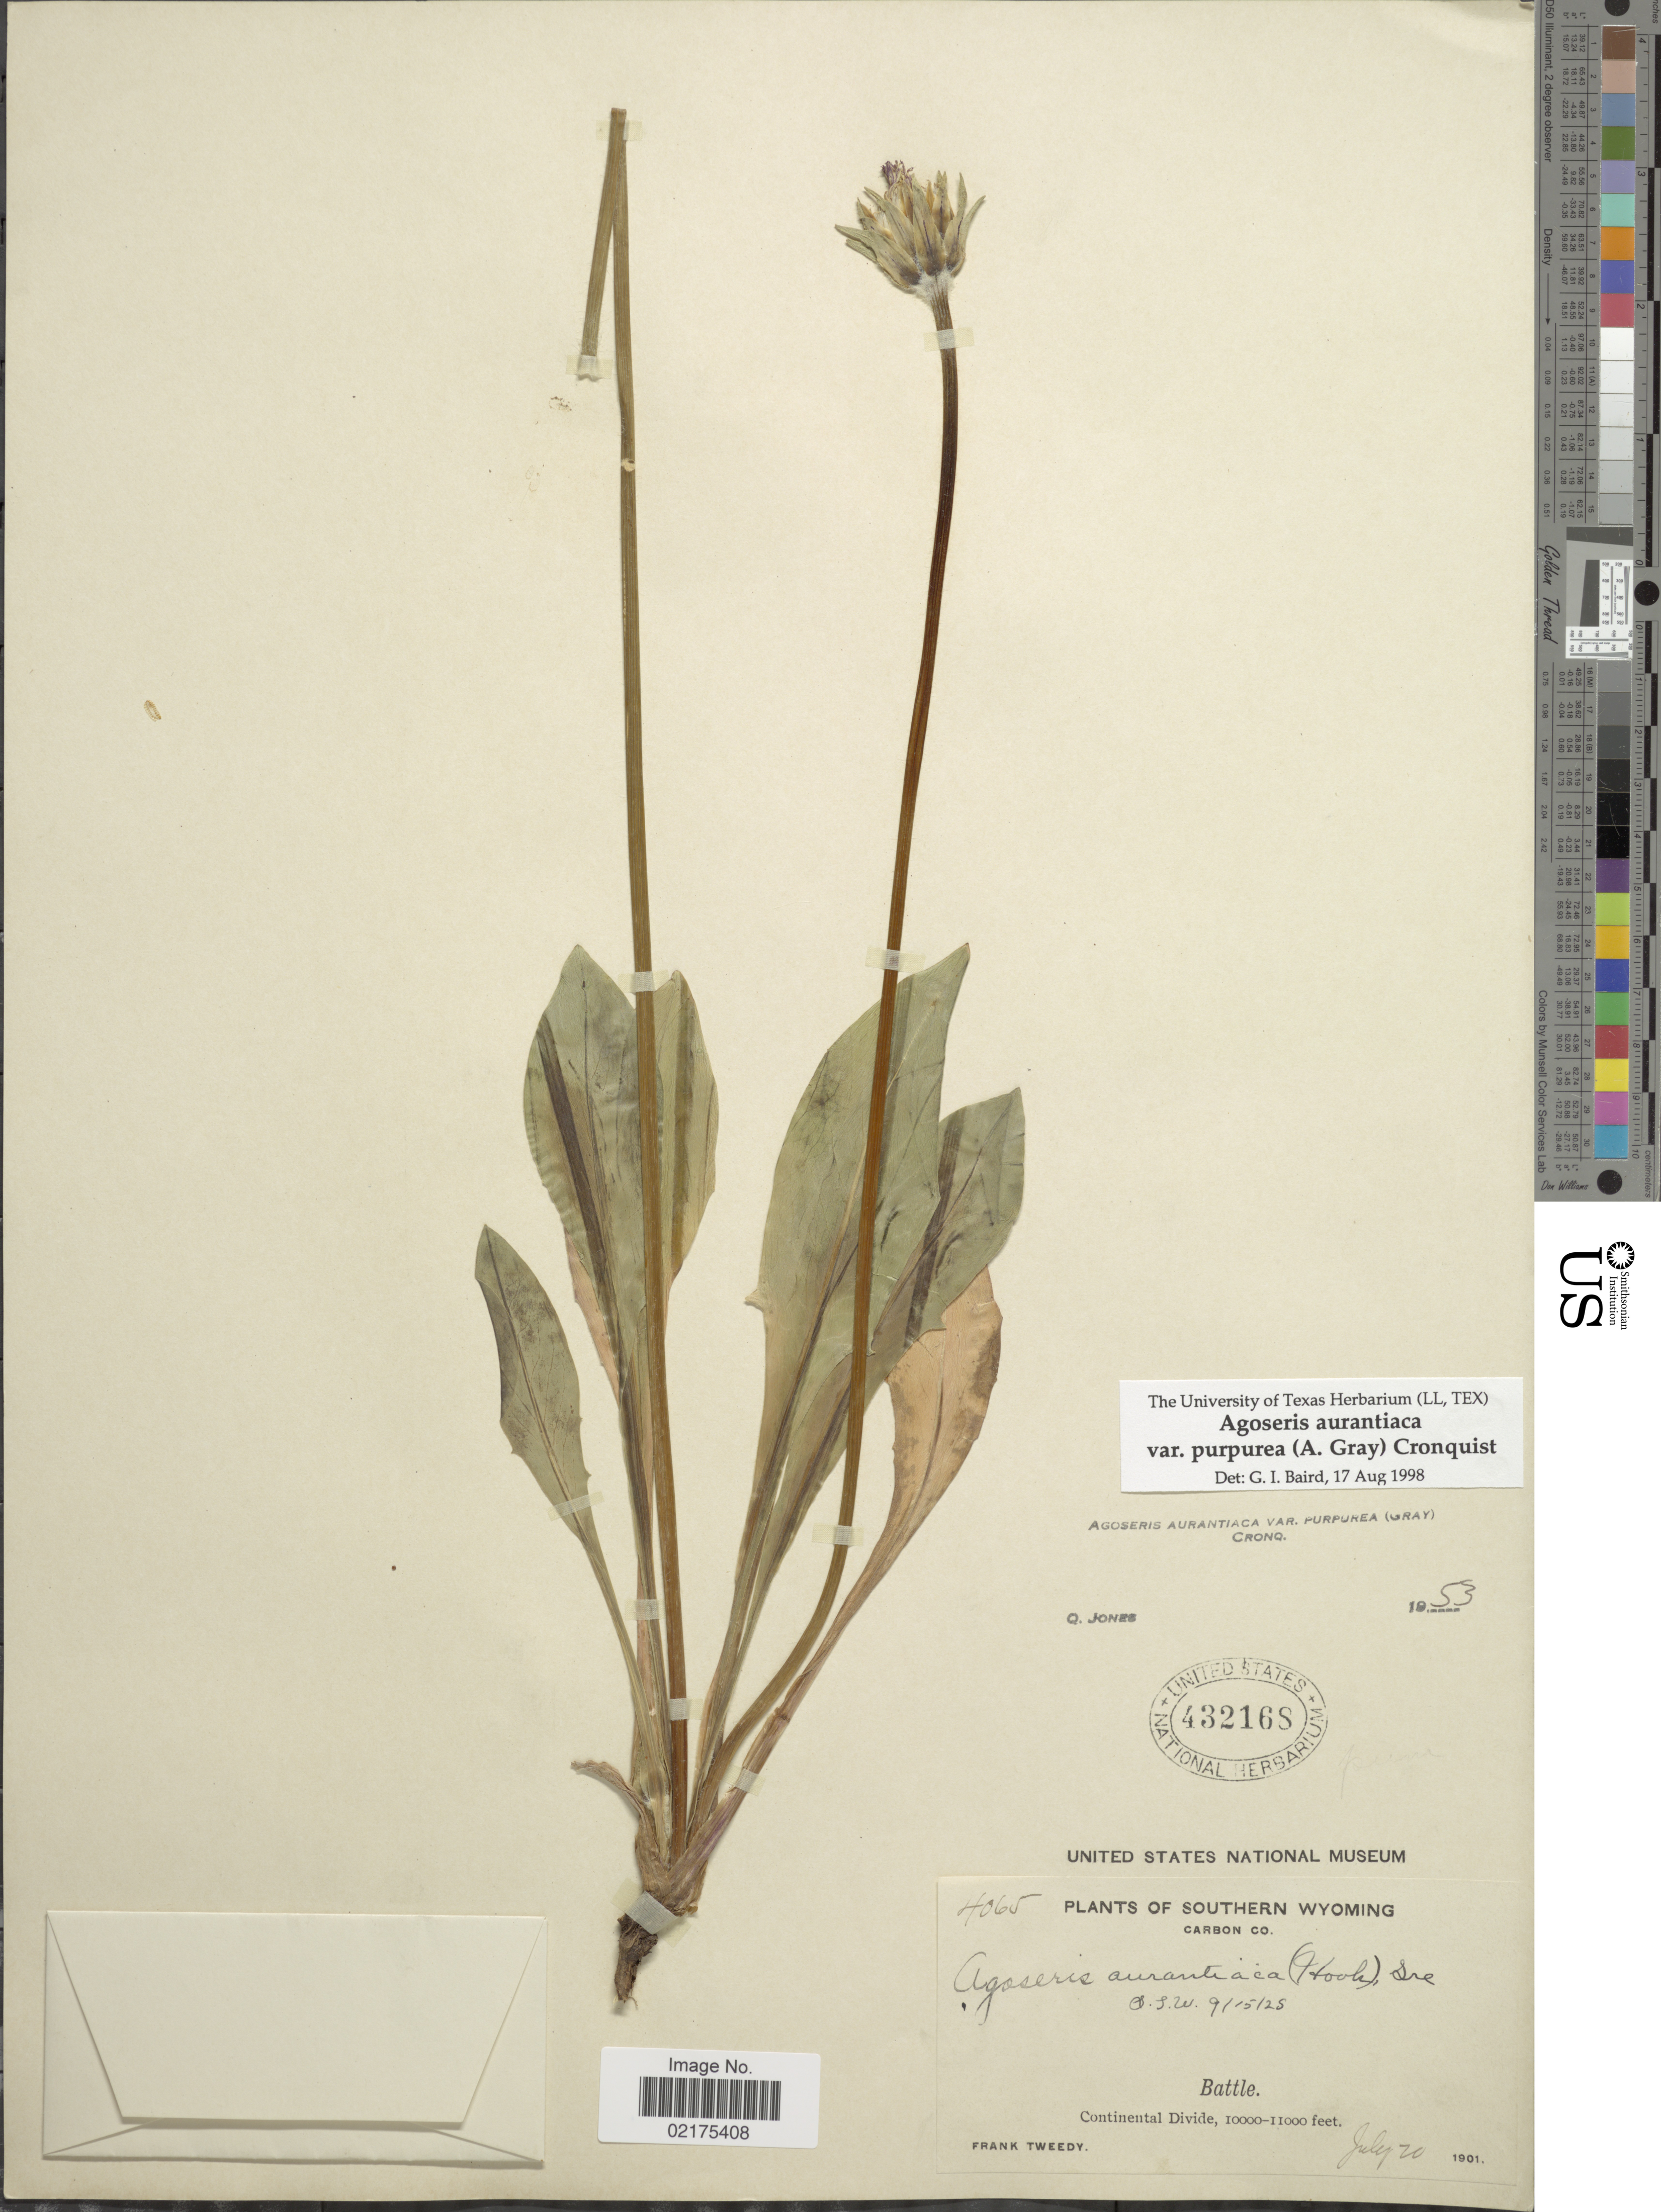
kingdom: Plantae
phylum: Tracheophyta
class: Magnoliopsida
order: Asterales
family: Asteraceae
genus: Agoseris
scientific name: Agoseris aurantiaca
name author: (Hook.) Greene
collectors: F. Tweedy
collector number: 4065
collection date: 1901-07-20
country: United States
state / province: Wyoming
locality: Southern Wyoming, Carbon Co., Battle, Continental Divide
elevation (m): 3048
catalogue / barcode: US 342168